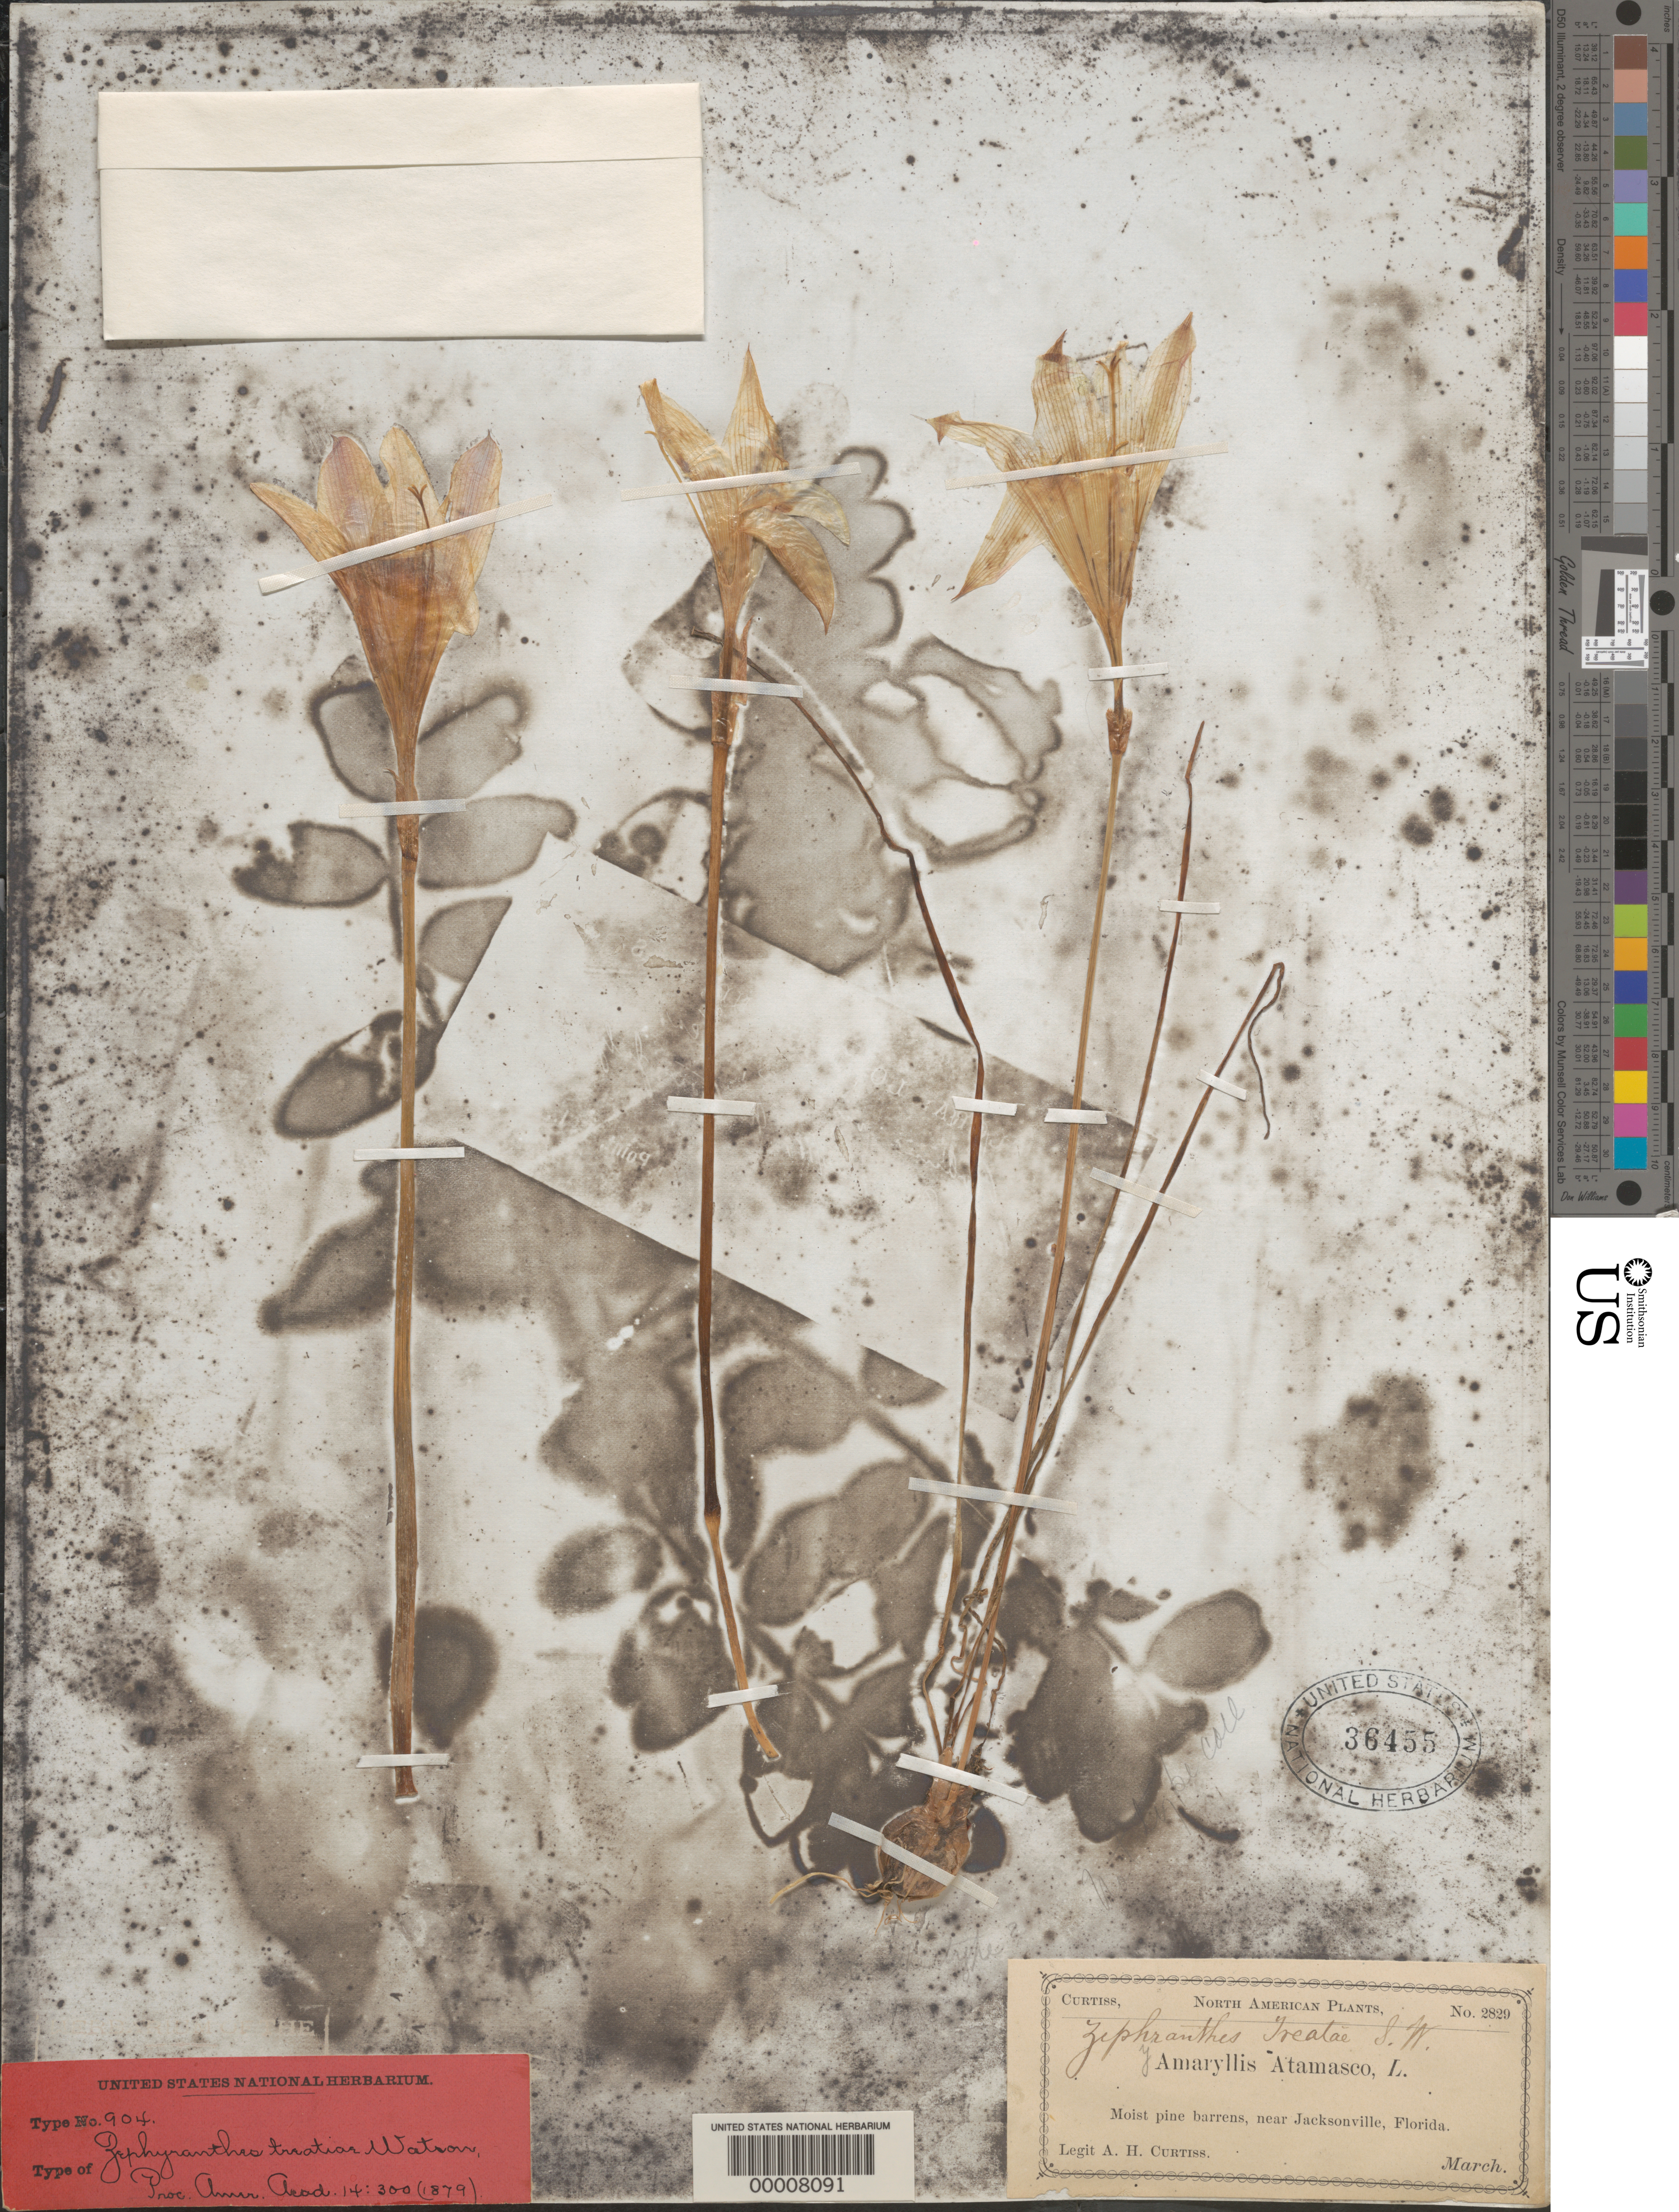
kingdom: Plantae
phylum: Tracheophyta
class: Liliopsida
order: Asparagales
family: Amaryllidaceae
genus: Zephyranthes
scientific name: Zephyranthes treatiae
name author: S. Watson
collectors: -. Curtiss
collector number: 2829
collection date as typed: Mar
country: United States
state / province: Florida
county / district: Duval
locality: Jacksonville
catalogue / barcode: US 36455